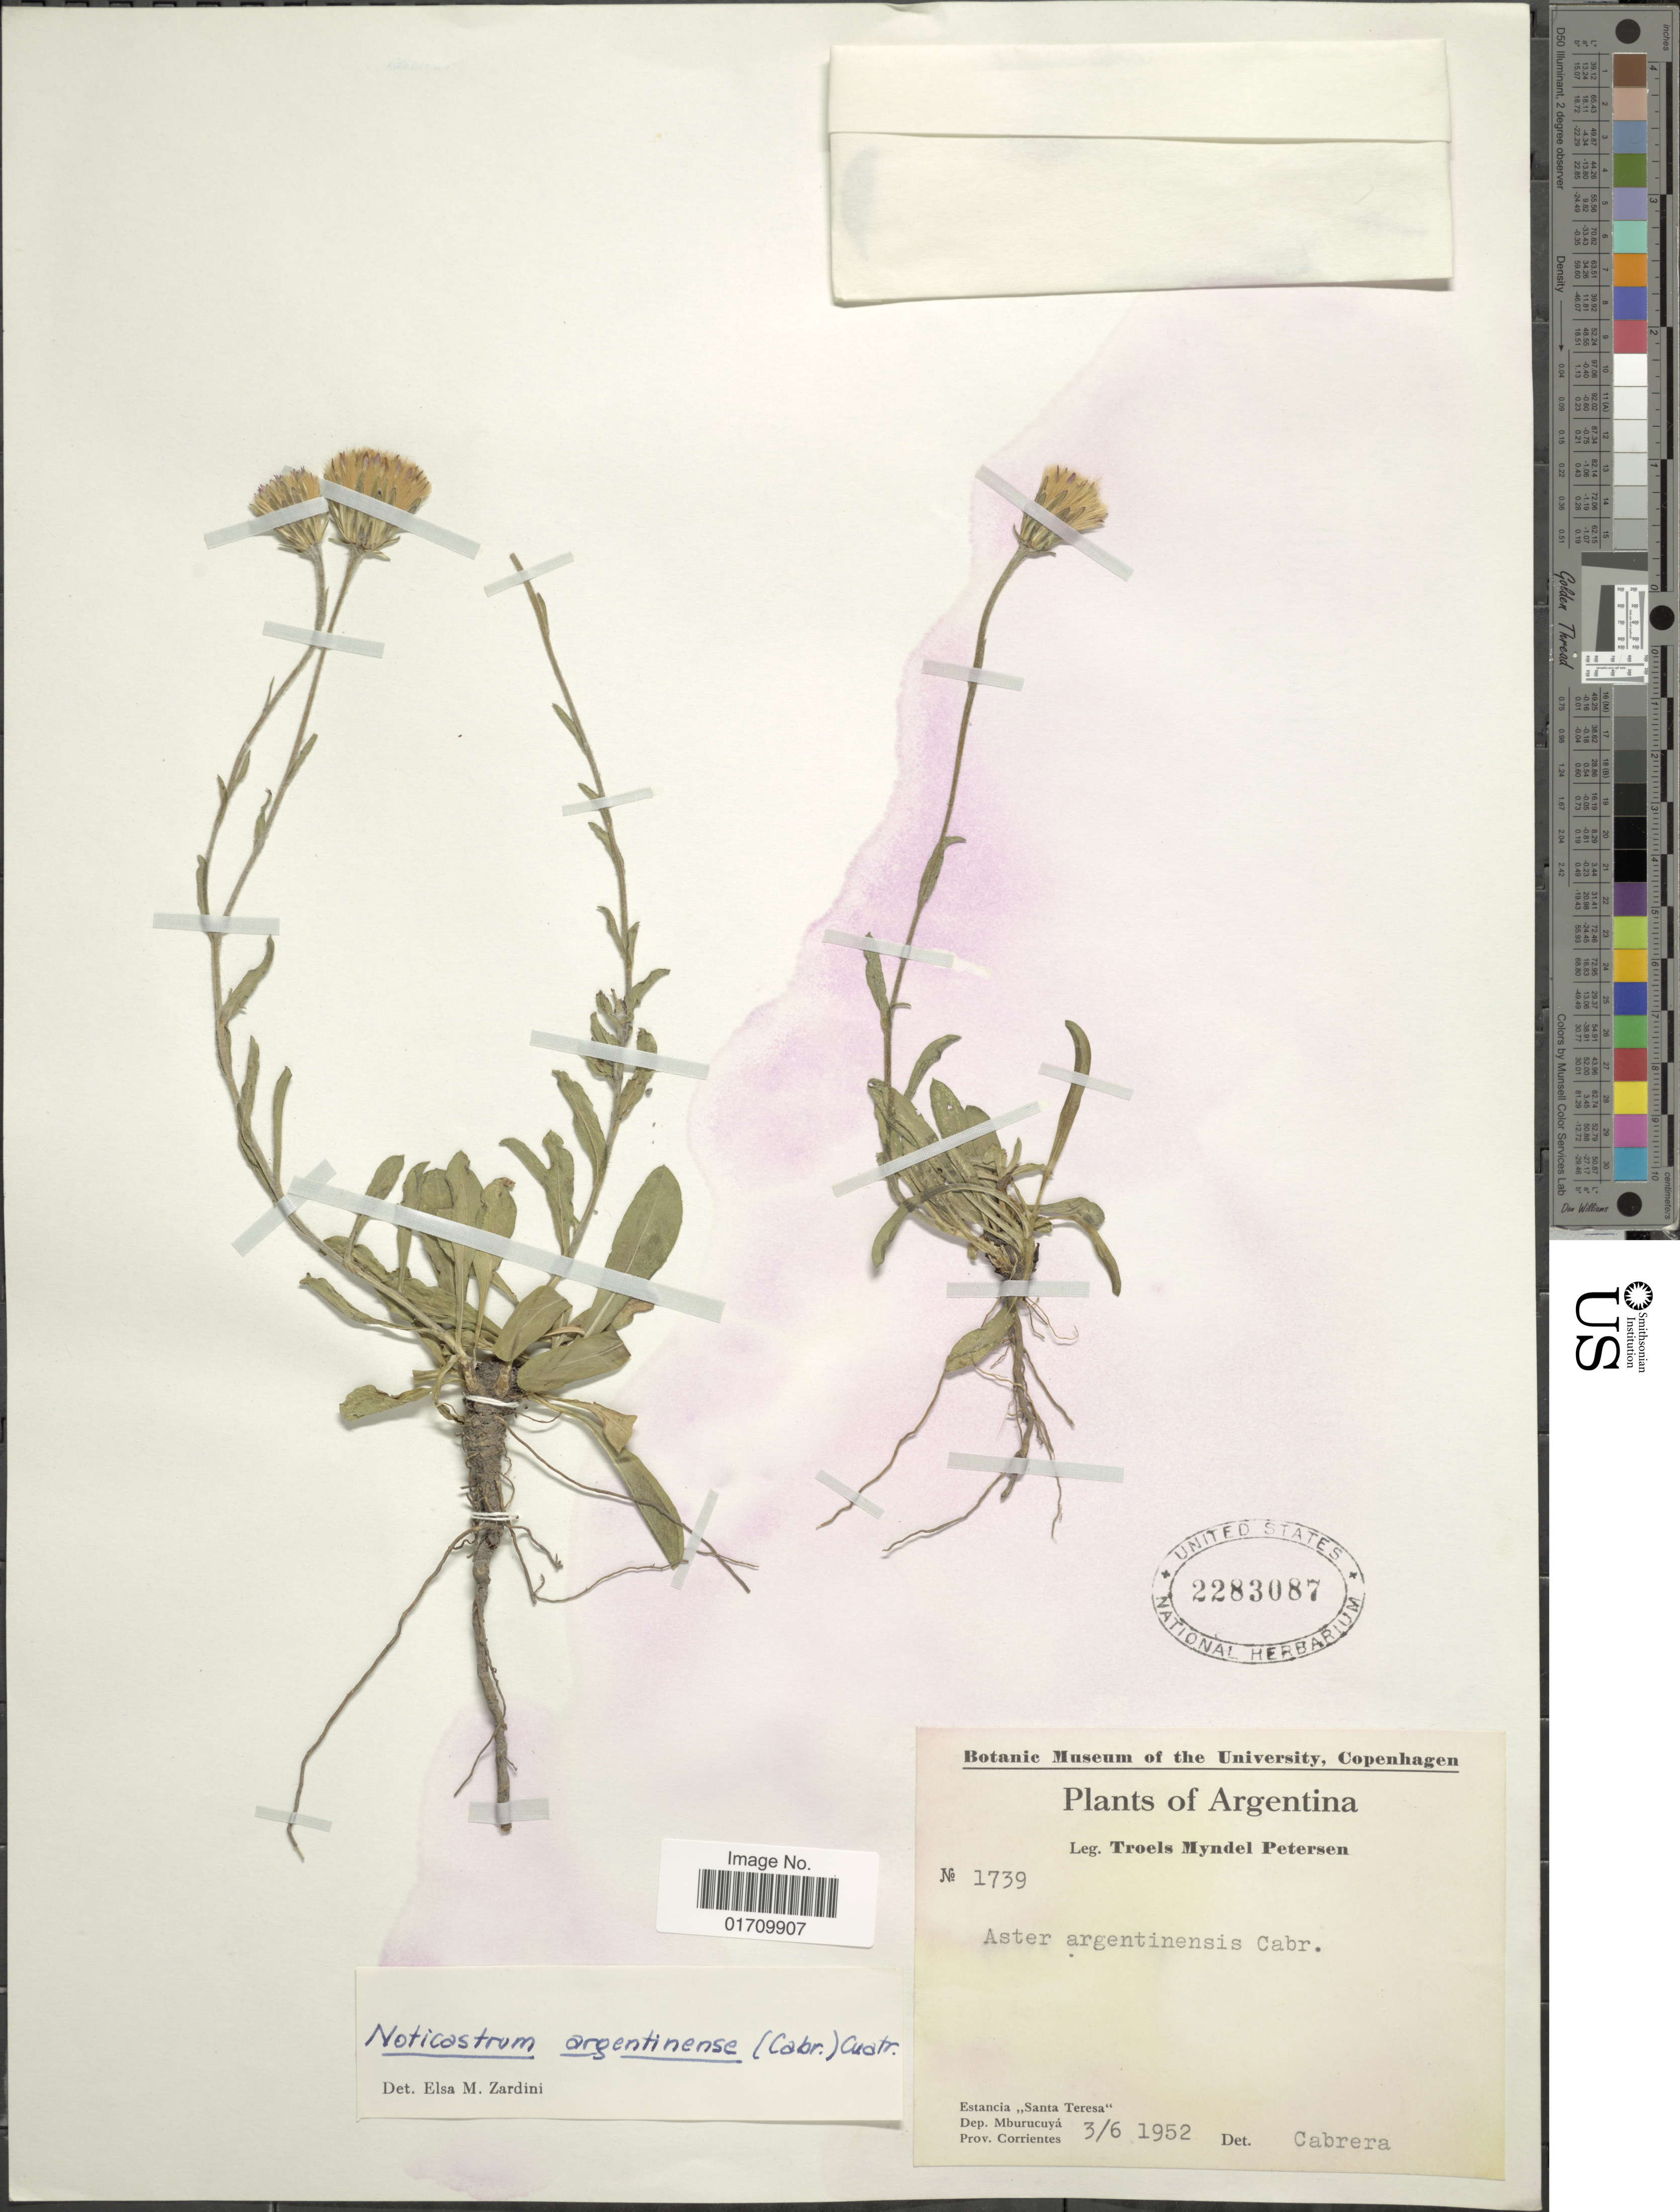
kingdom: Plantae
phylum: Tracheophyta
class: Magnoliopsida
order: Asterales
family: Asteraceae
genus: Noticastrum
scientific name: Noticastrum argentinense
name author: (Cabrera) Cuatrec.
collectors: T. M. Petersen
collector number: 1739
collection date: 1952-06-03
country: Argentina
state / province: Corrientes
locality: Estancia Santa Teresa, Dep. Mburucuya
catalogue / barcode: US 2283087